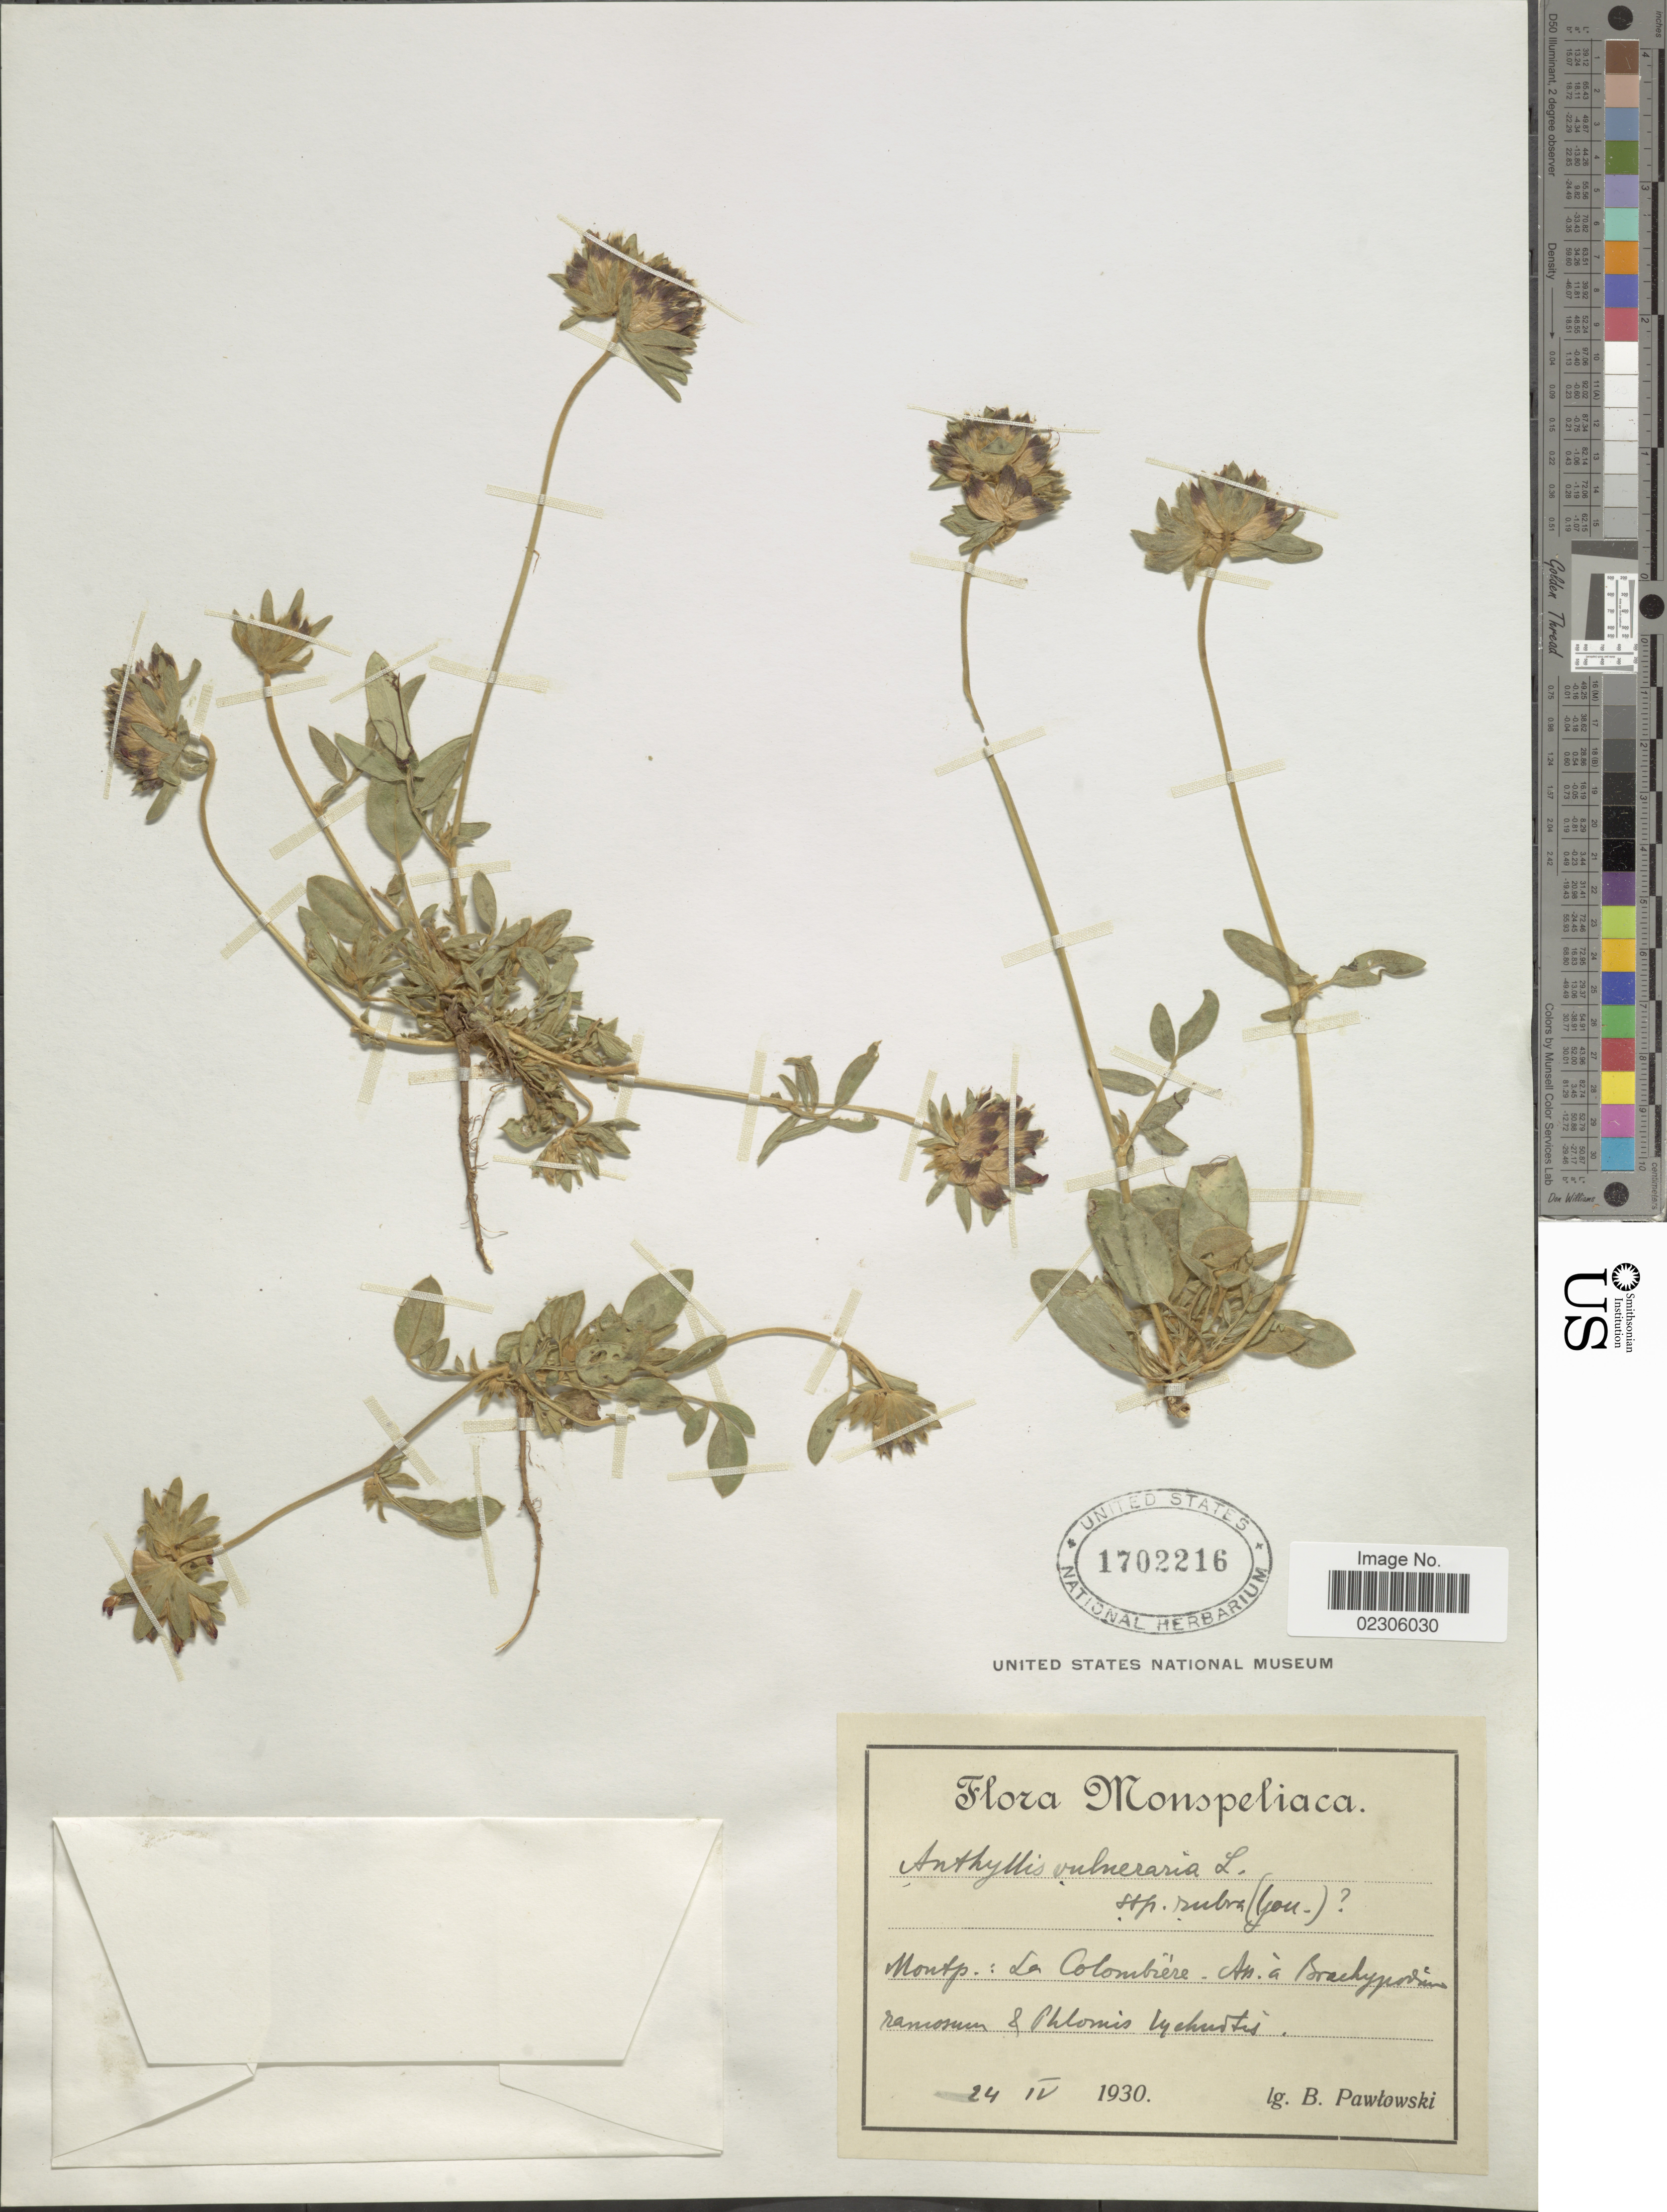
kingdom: Plantae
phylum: Tracheophyta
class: Magnoliopsida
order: Fabales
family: Fabaceae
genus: Anthyllis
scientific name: Anthyllis vulneraria var. rubriflora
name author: Ser.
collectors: B. Pawlowski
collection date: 1930-04-24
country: France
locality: Monspeliaca, Montp.: La Colombiere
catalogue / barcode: US 1702216